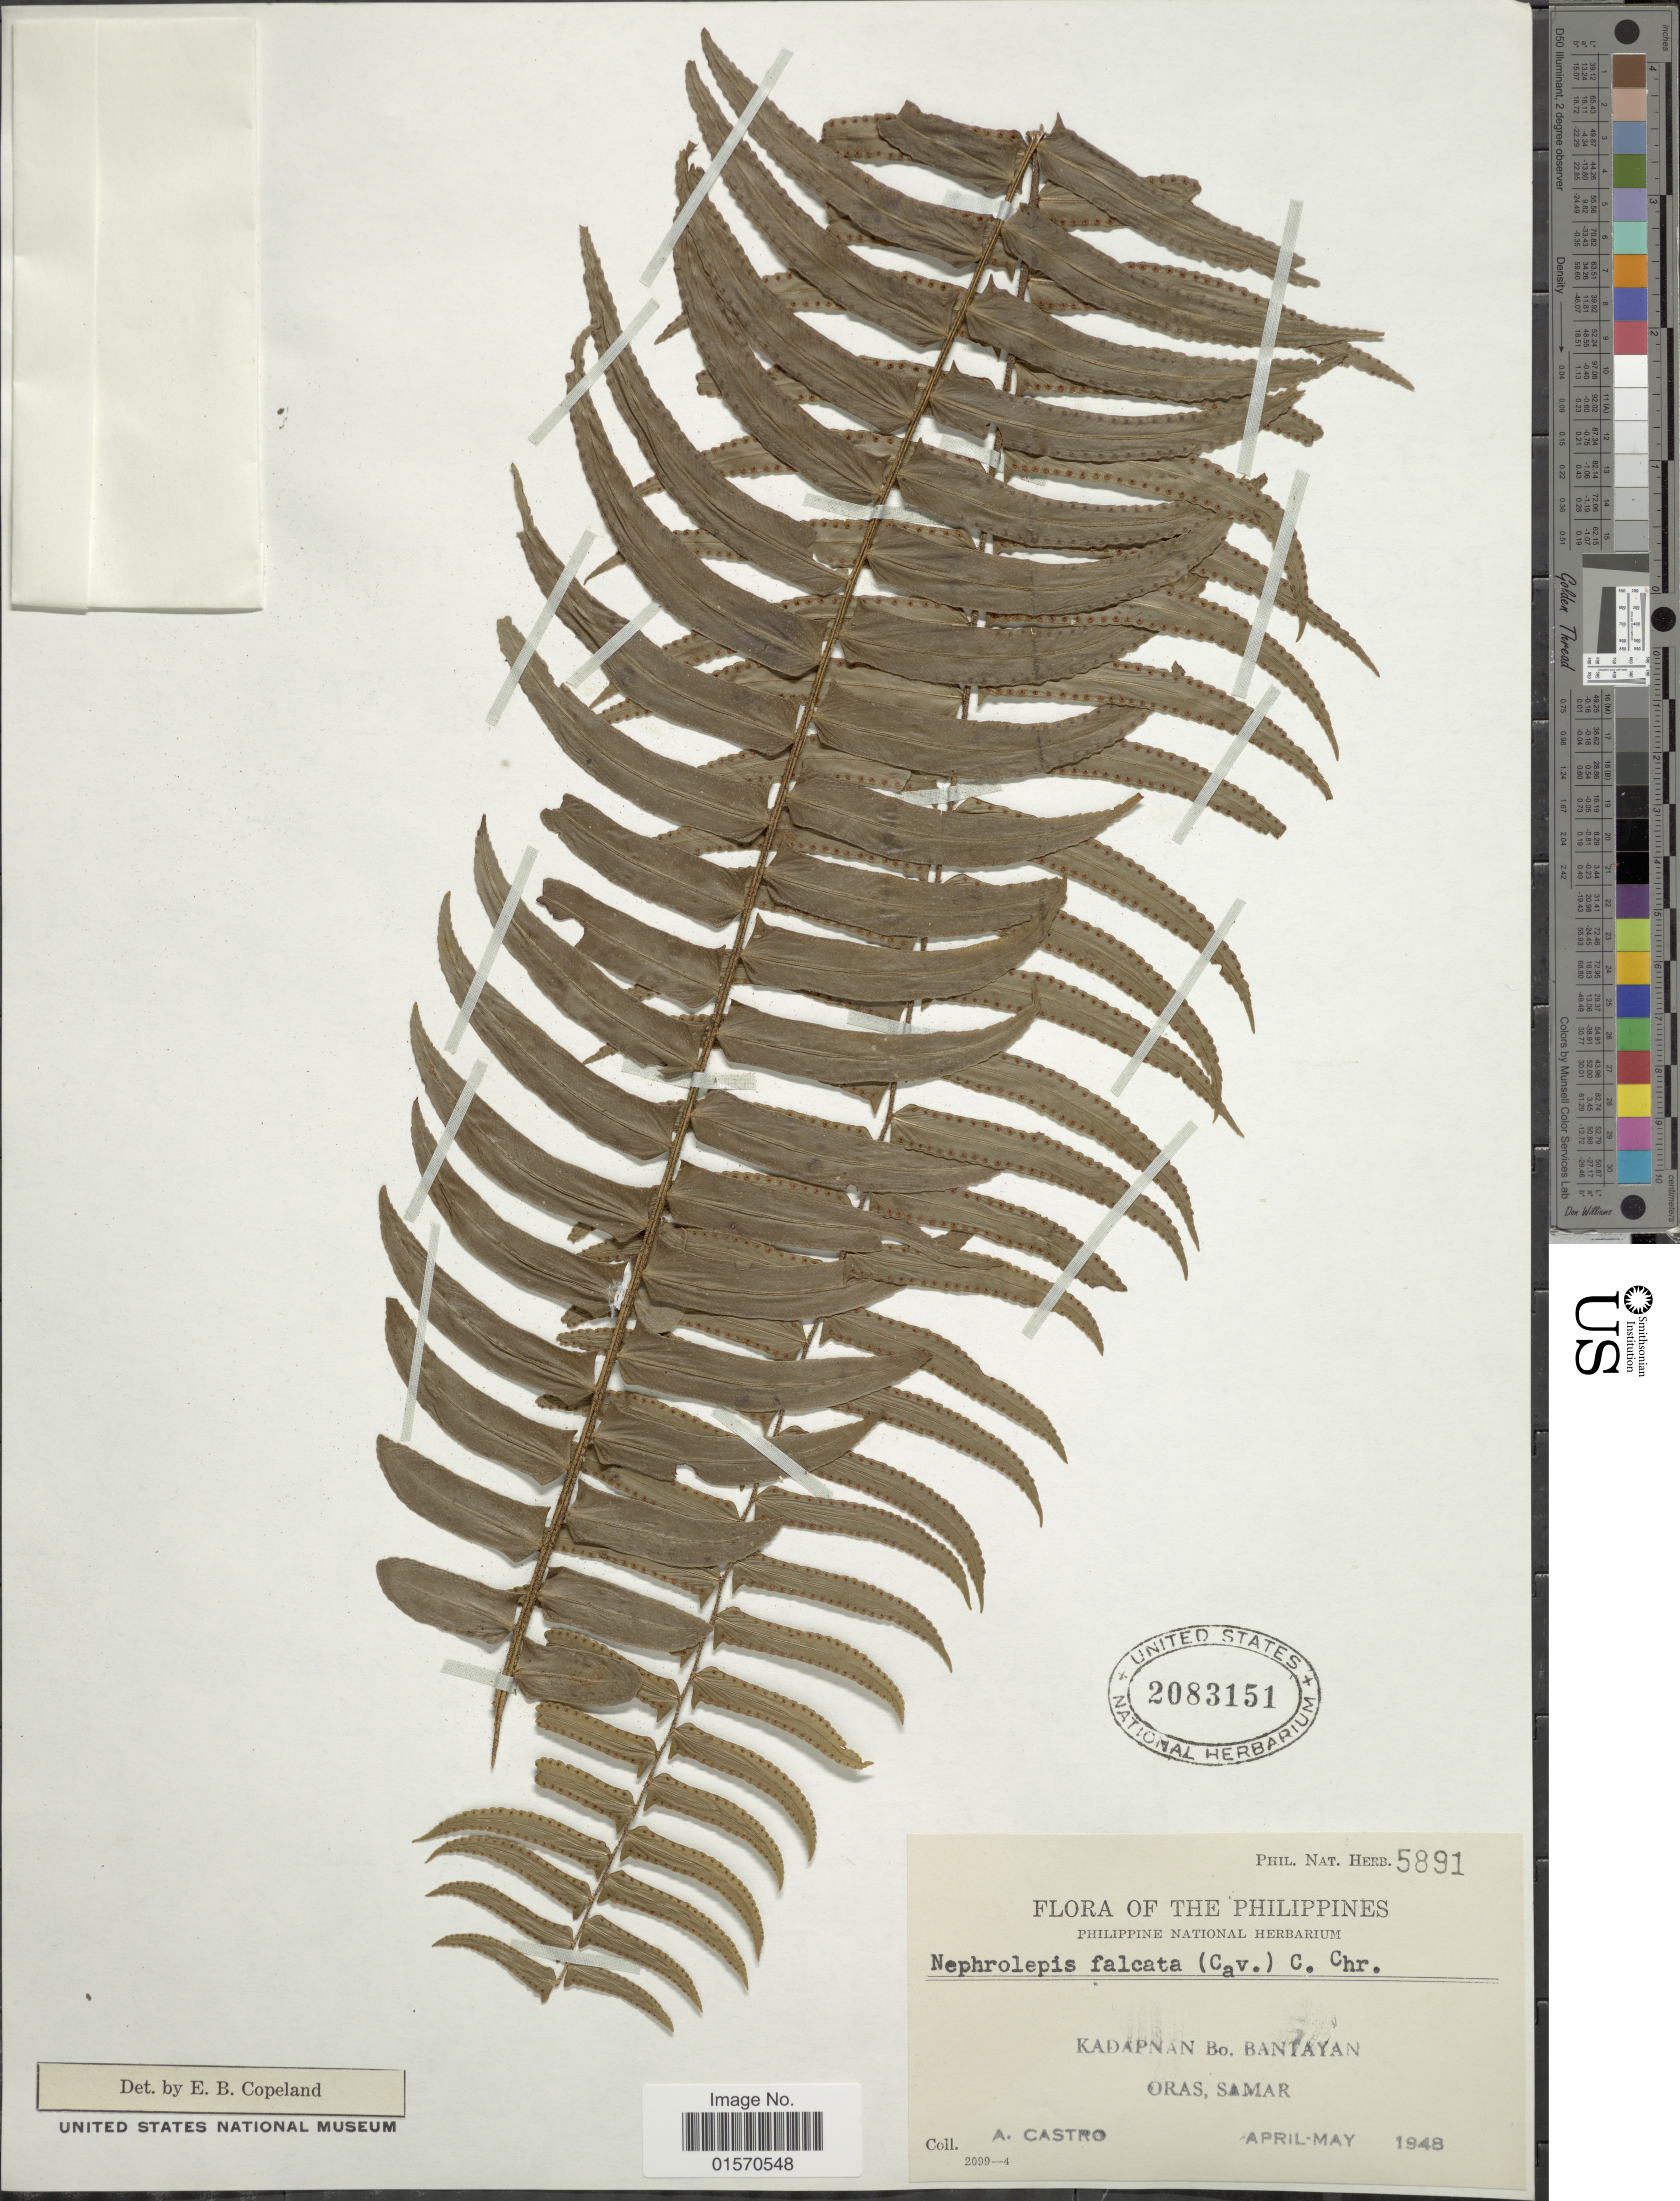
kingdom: Plantae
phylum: Tracheophyta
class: Polypodiopsida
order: Polypodiales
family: Nephrolepidaceae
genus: Nephrolepis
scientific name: Nephrolepis falcata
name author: (Cav.) C. Chr.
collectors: A. Castro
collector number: Phil. Nat. Herb. 5891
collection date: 1948-04/1948-05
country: Philippines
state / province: Eastern Visayas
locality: Kadapnan Bo. Bantayan. Oras, Samar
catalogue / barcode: US 2083151